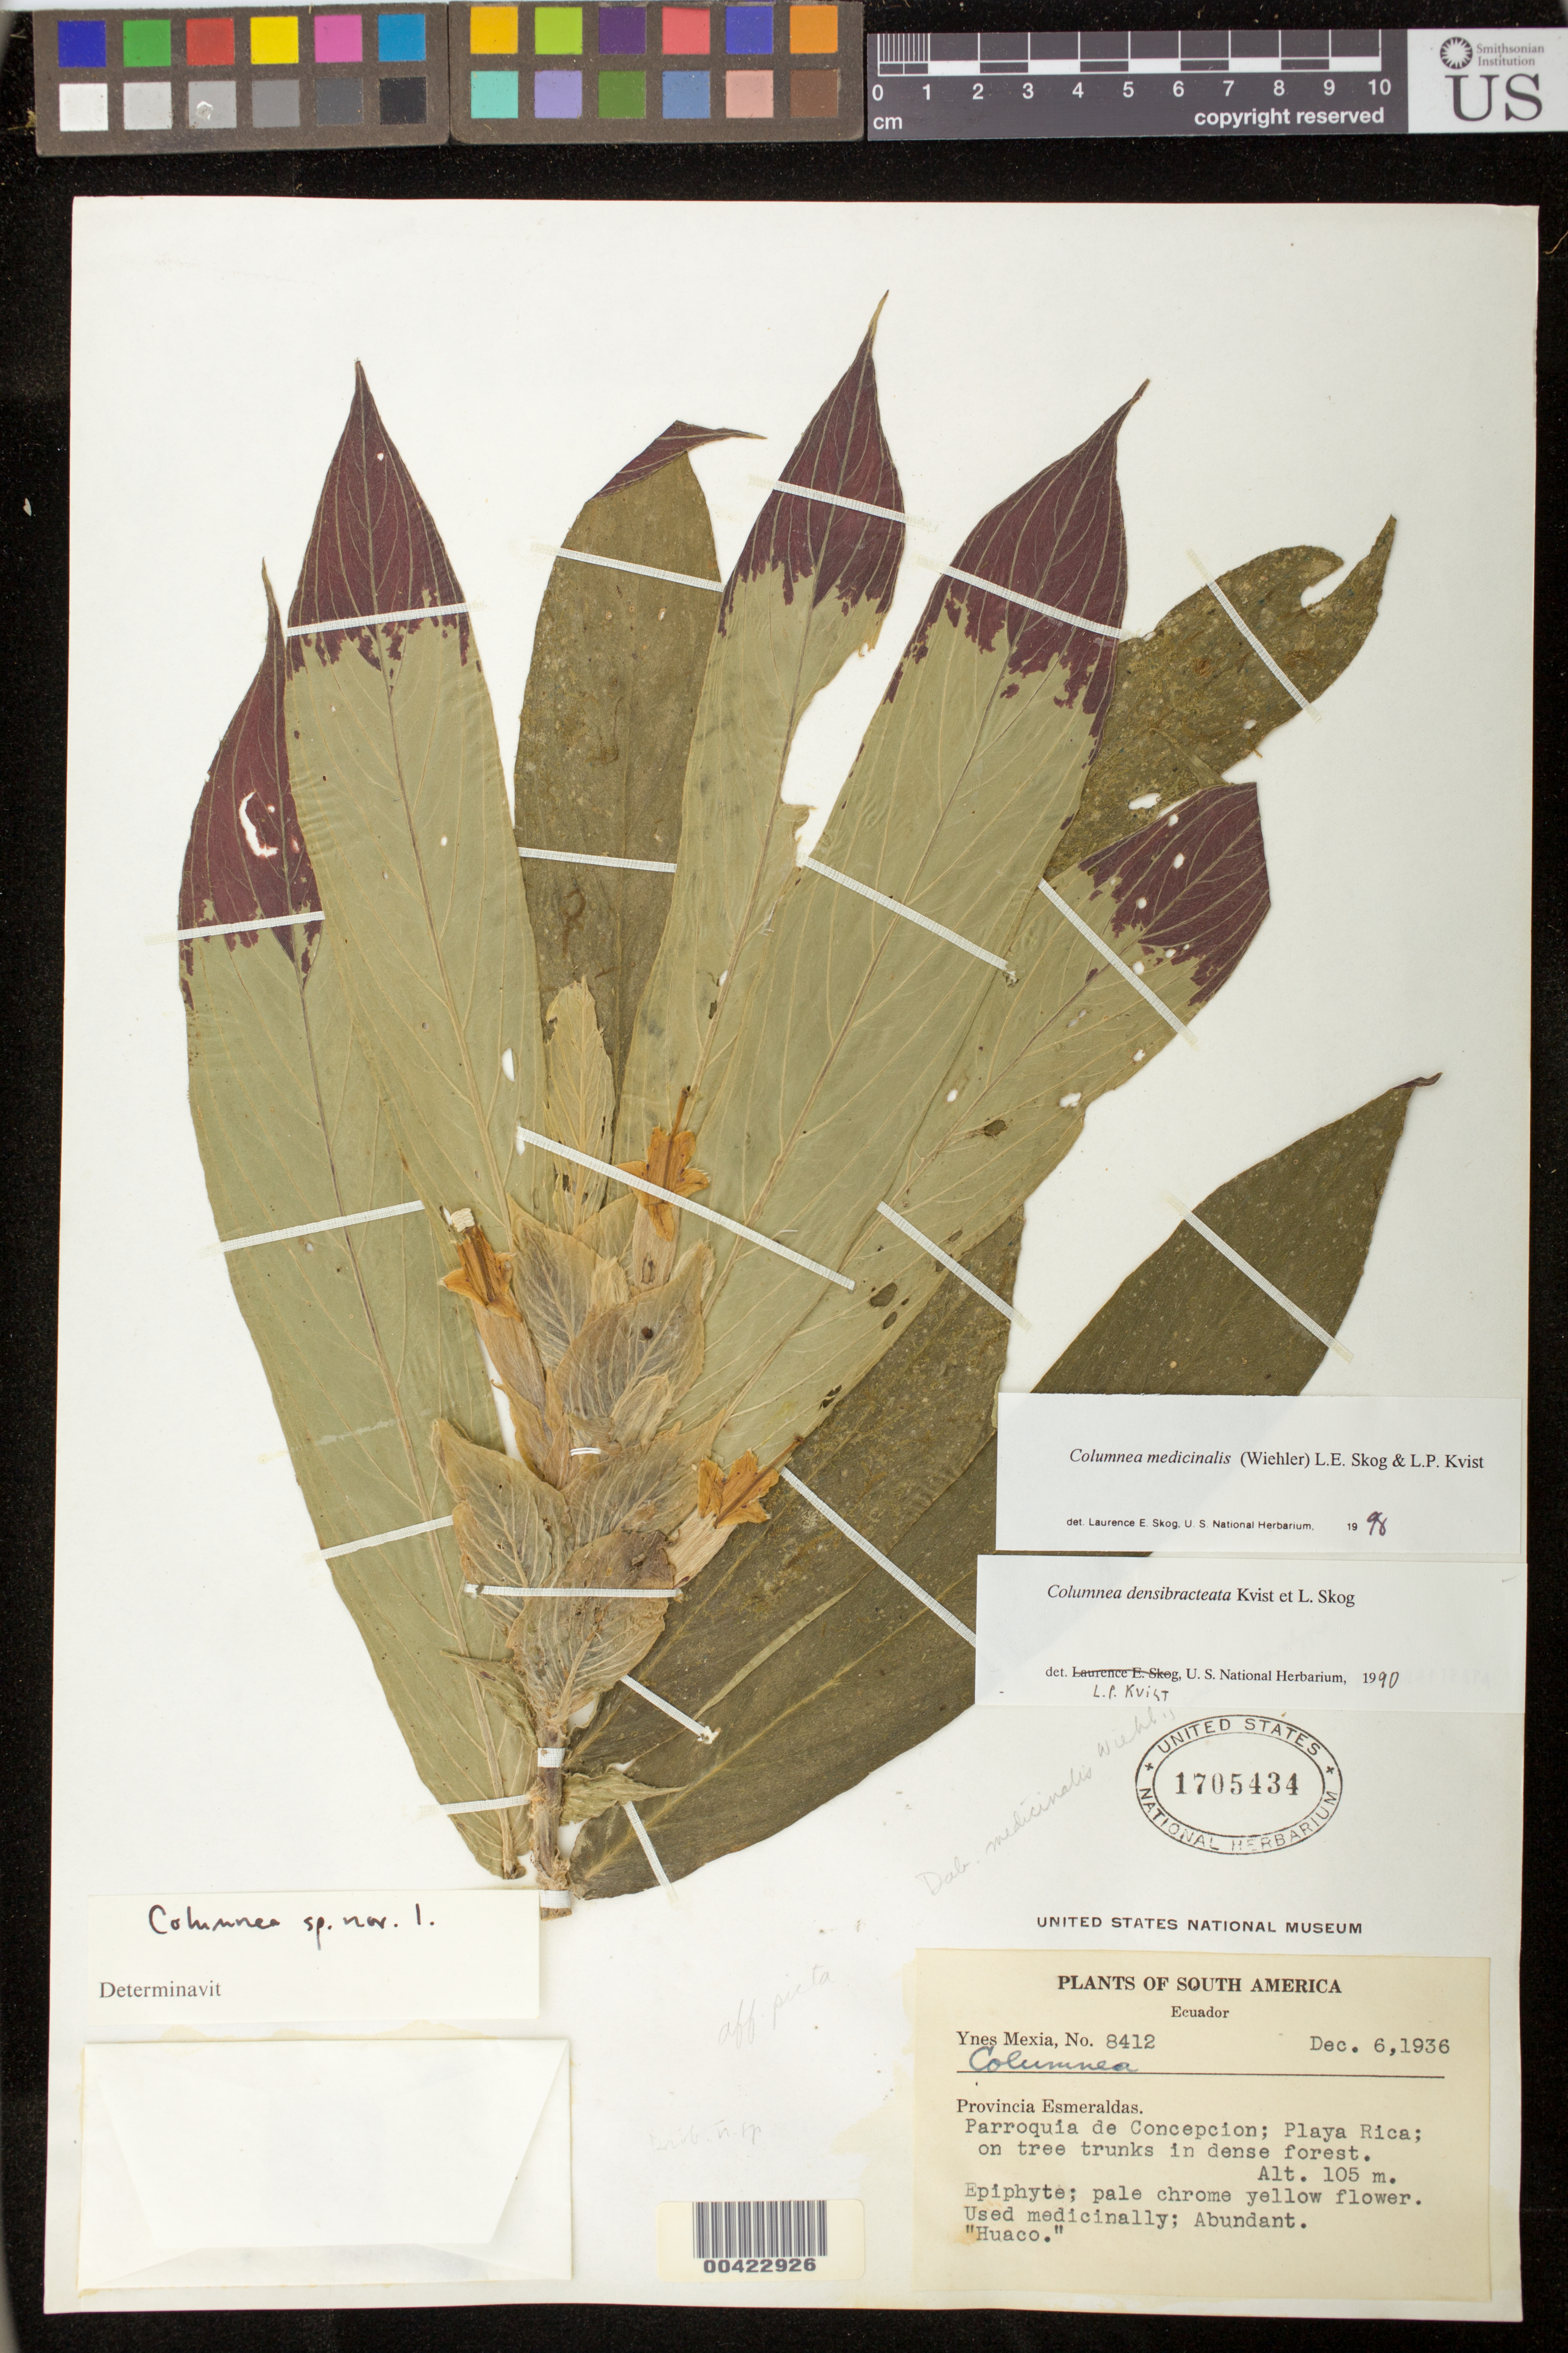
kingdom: Plantae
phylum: Tracheophyta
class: Magnoliopsida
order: Lamiales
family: Gesneriaceae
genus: Columnea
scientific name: Columnea medicinalis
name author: (Wiehler) L.E. Skog & L.P. Kvist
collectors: Y. Mexia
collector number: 8412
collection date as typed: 06 Dec 1936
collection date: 1936-12-06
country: Ecuador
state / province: Esmeraldas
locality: Parroquia Concepcion, Playa Rica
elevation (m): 105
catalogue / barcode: US 1705434